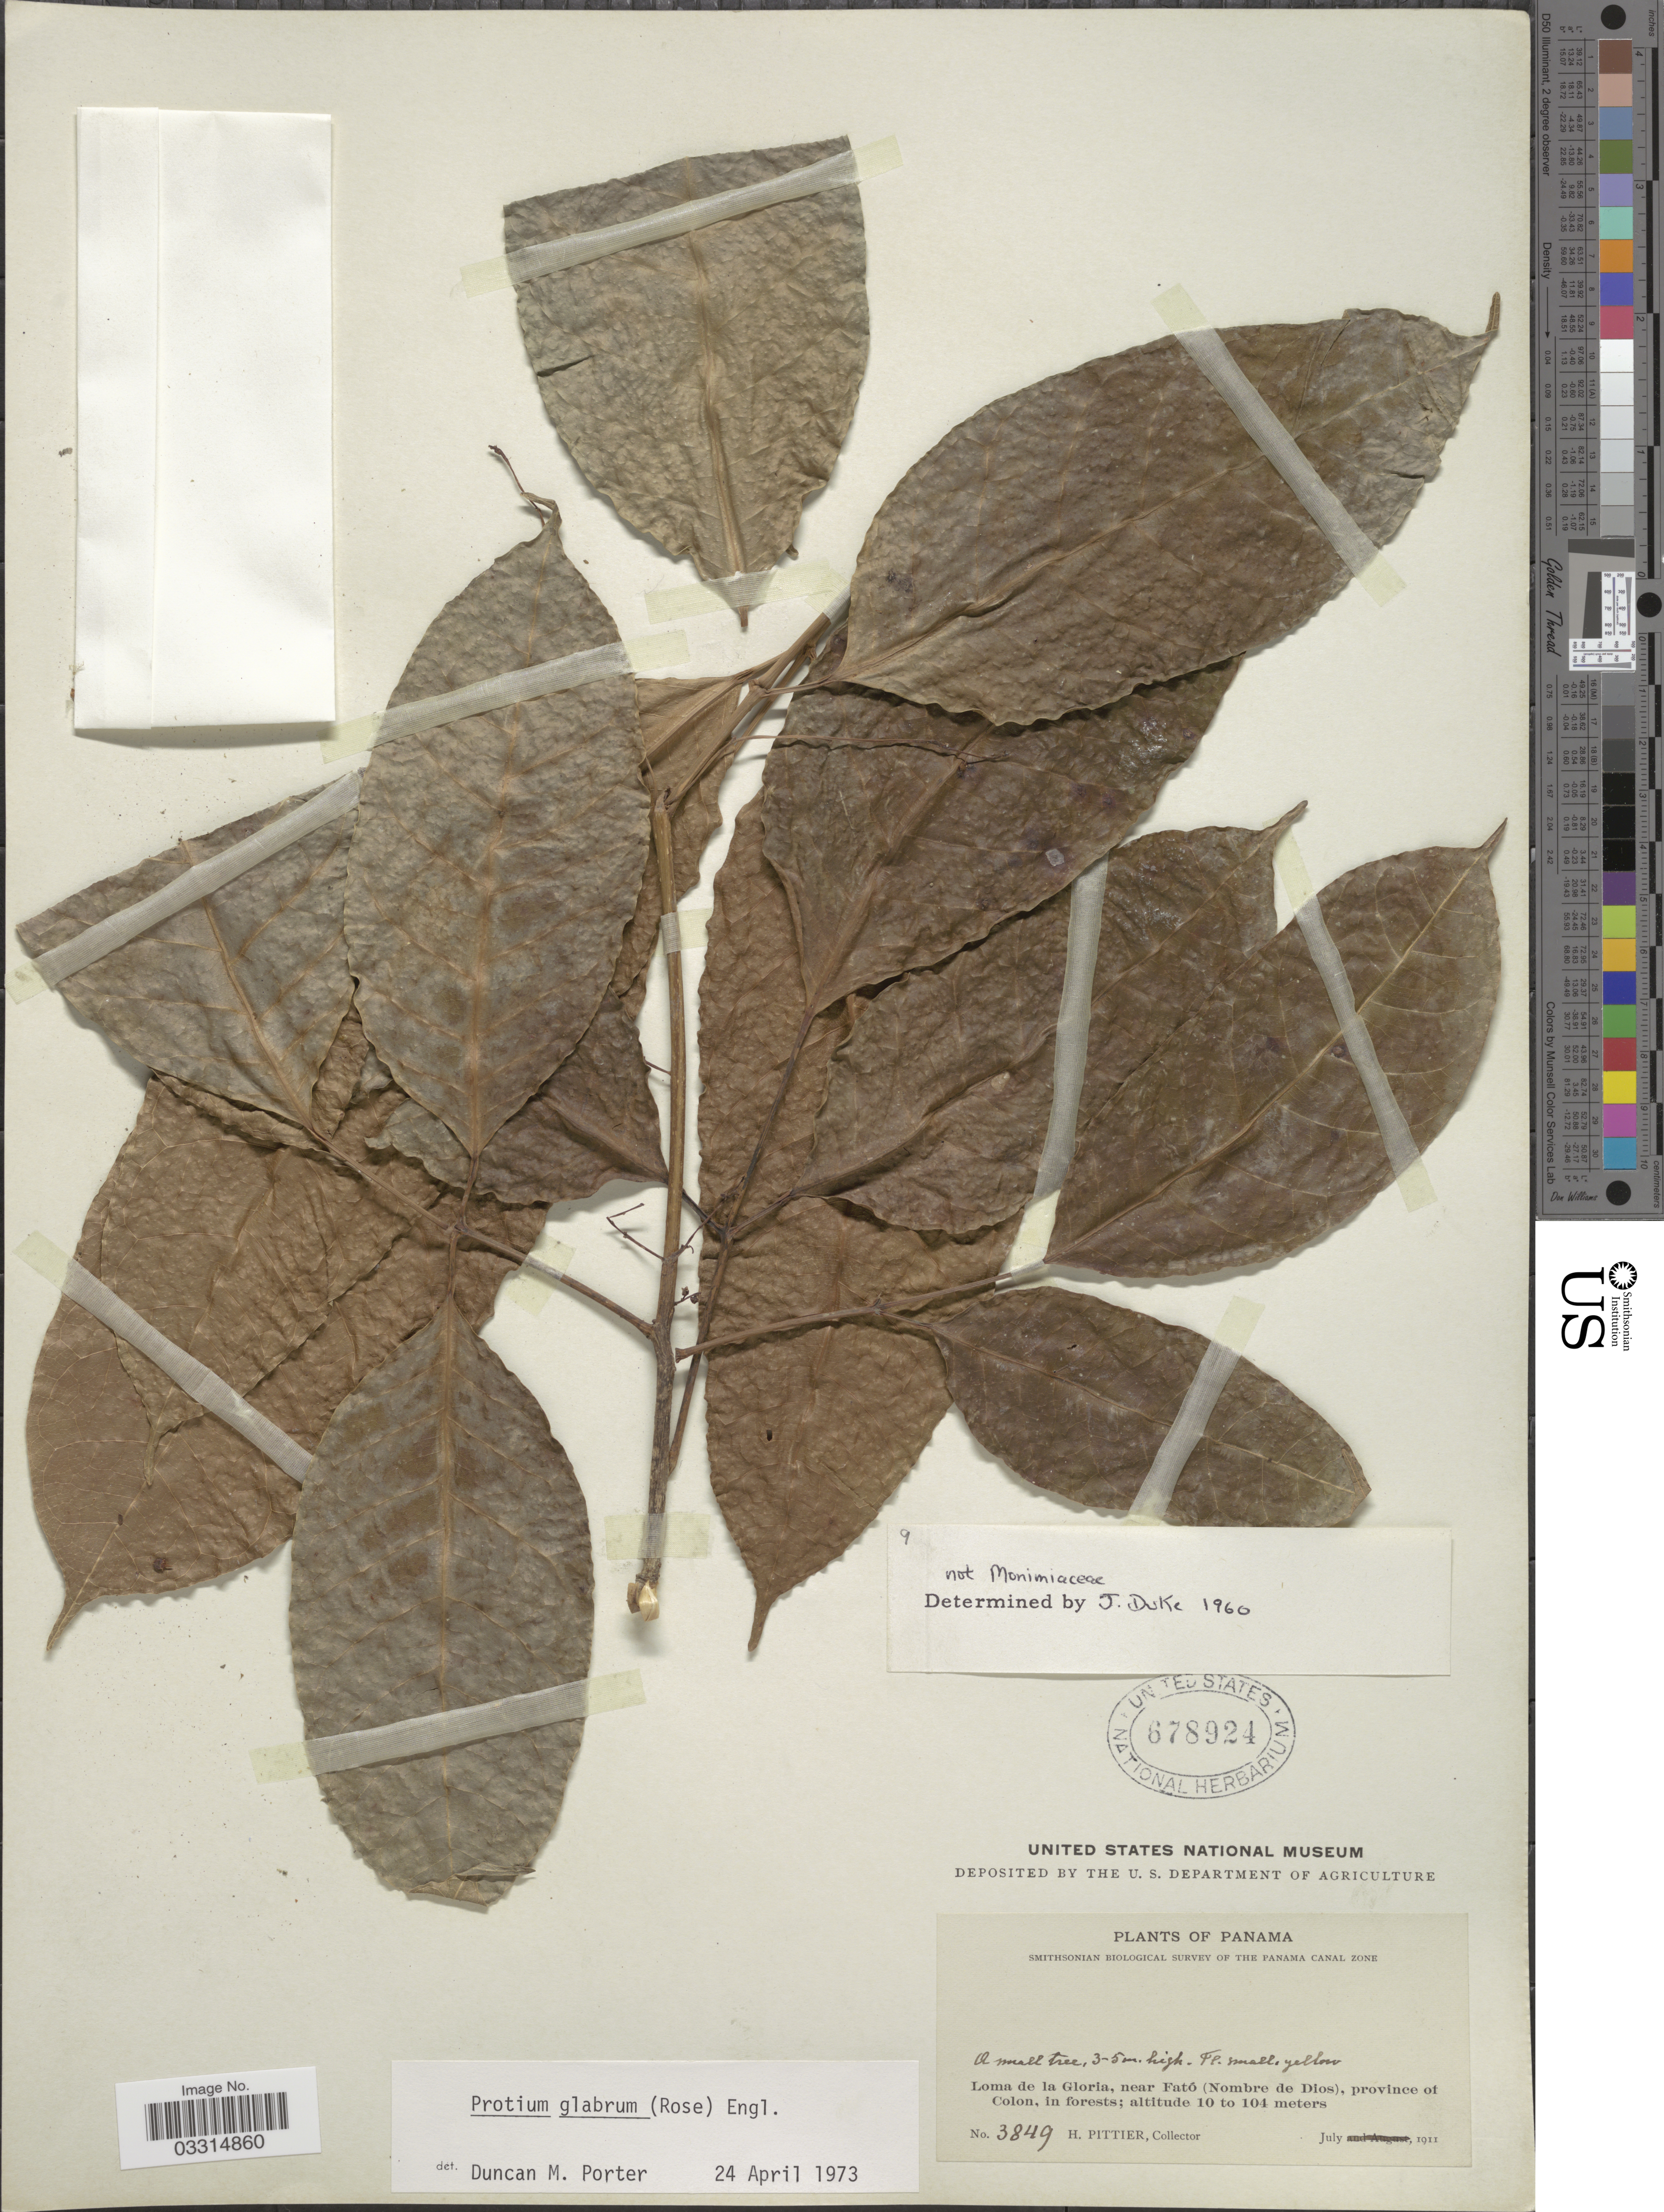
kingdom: Plantae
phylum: Tracheophyta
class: Magnoliopsida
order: Sapindales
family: Burseraceae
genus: Protium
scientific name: Protium glabrum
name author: (Rose) Engl.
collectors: H. F. Pittier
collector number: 3849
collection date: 1911-07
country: Panama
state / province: Colón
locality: The Panama Canal Zone. Loma de la Gloria, near Fató (Nombre de Dios).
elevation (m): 10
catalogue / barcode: US 678924